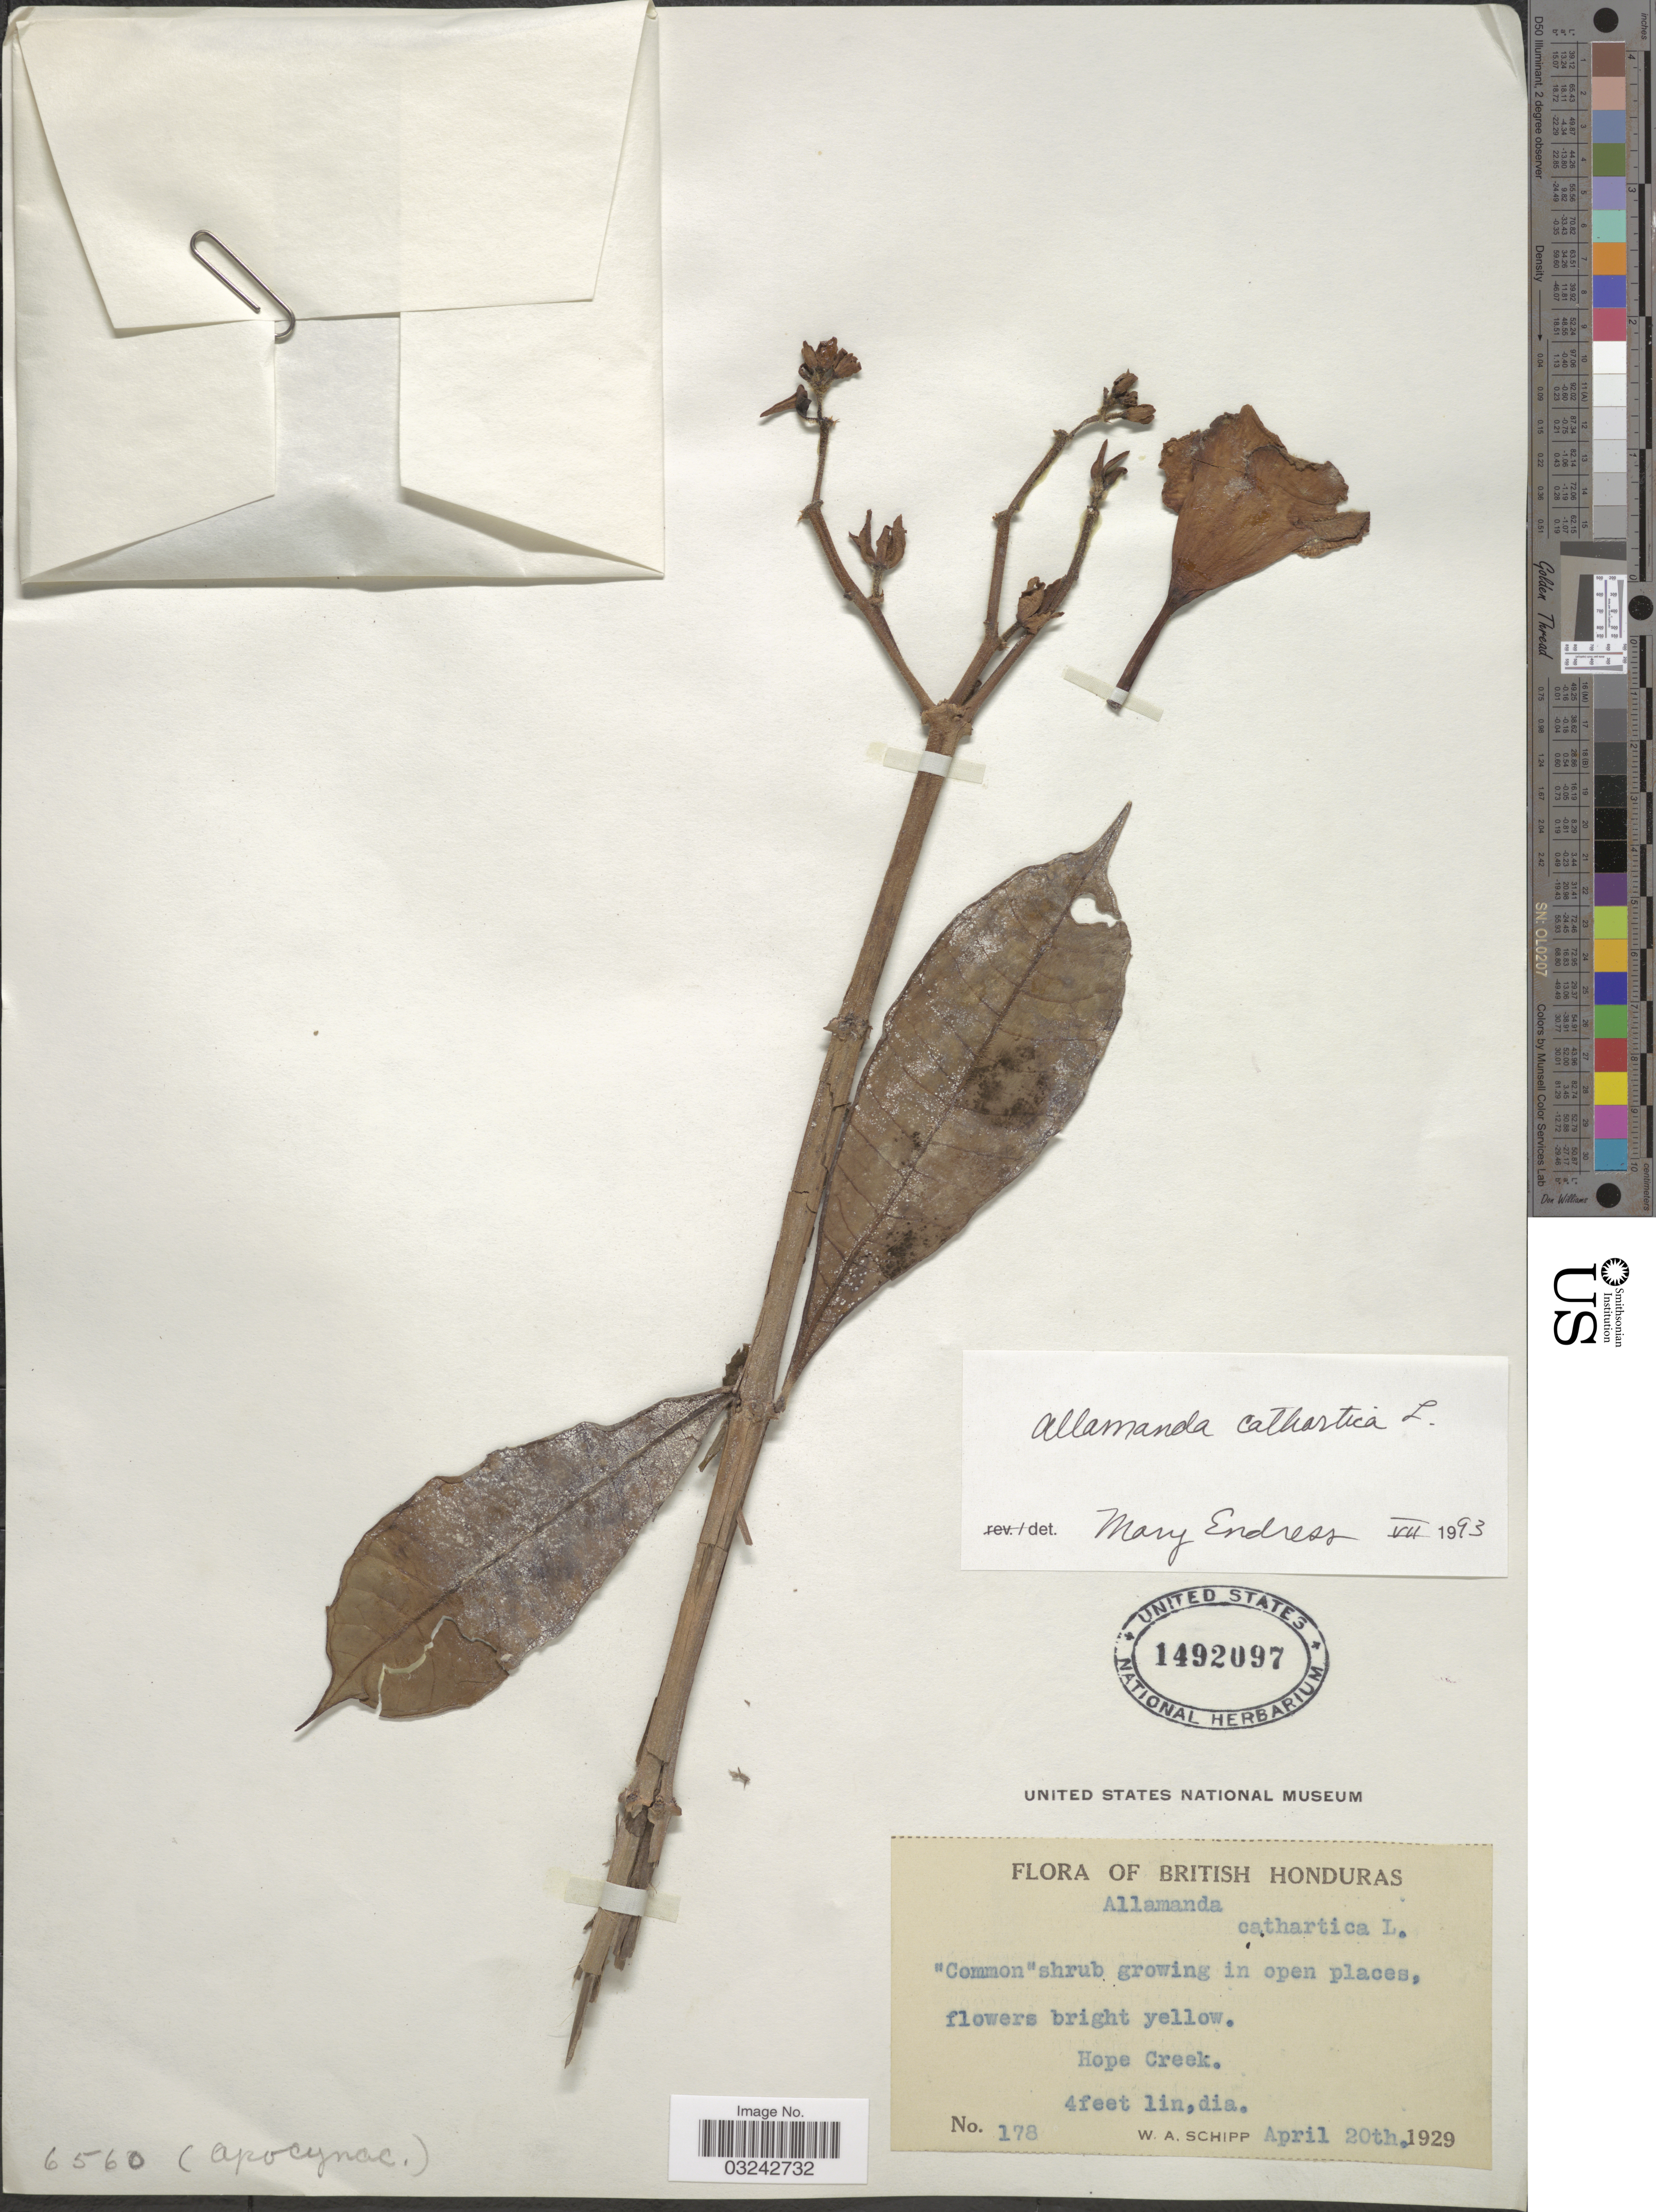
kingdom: Plantae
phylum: Tracheophyta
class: Magnoliopsida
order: Gentianales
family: Apocynaceae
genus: Allamanda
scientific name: Allamanda cathartica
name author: L.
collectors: W. Schipp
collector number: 178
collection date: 1929-04-20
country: Belize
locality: British Honduras. Hope Creek.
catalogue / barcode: US 1492097